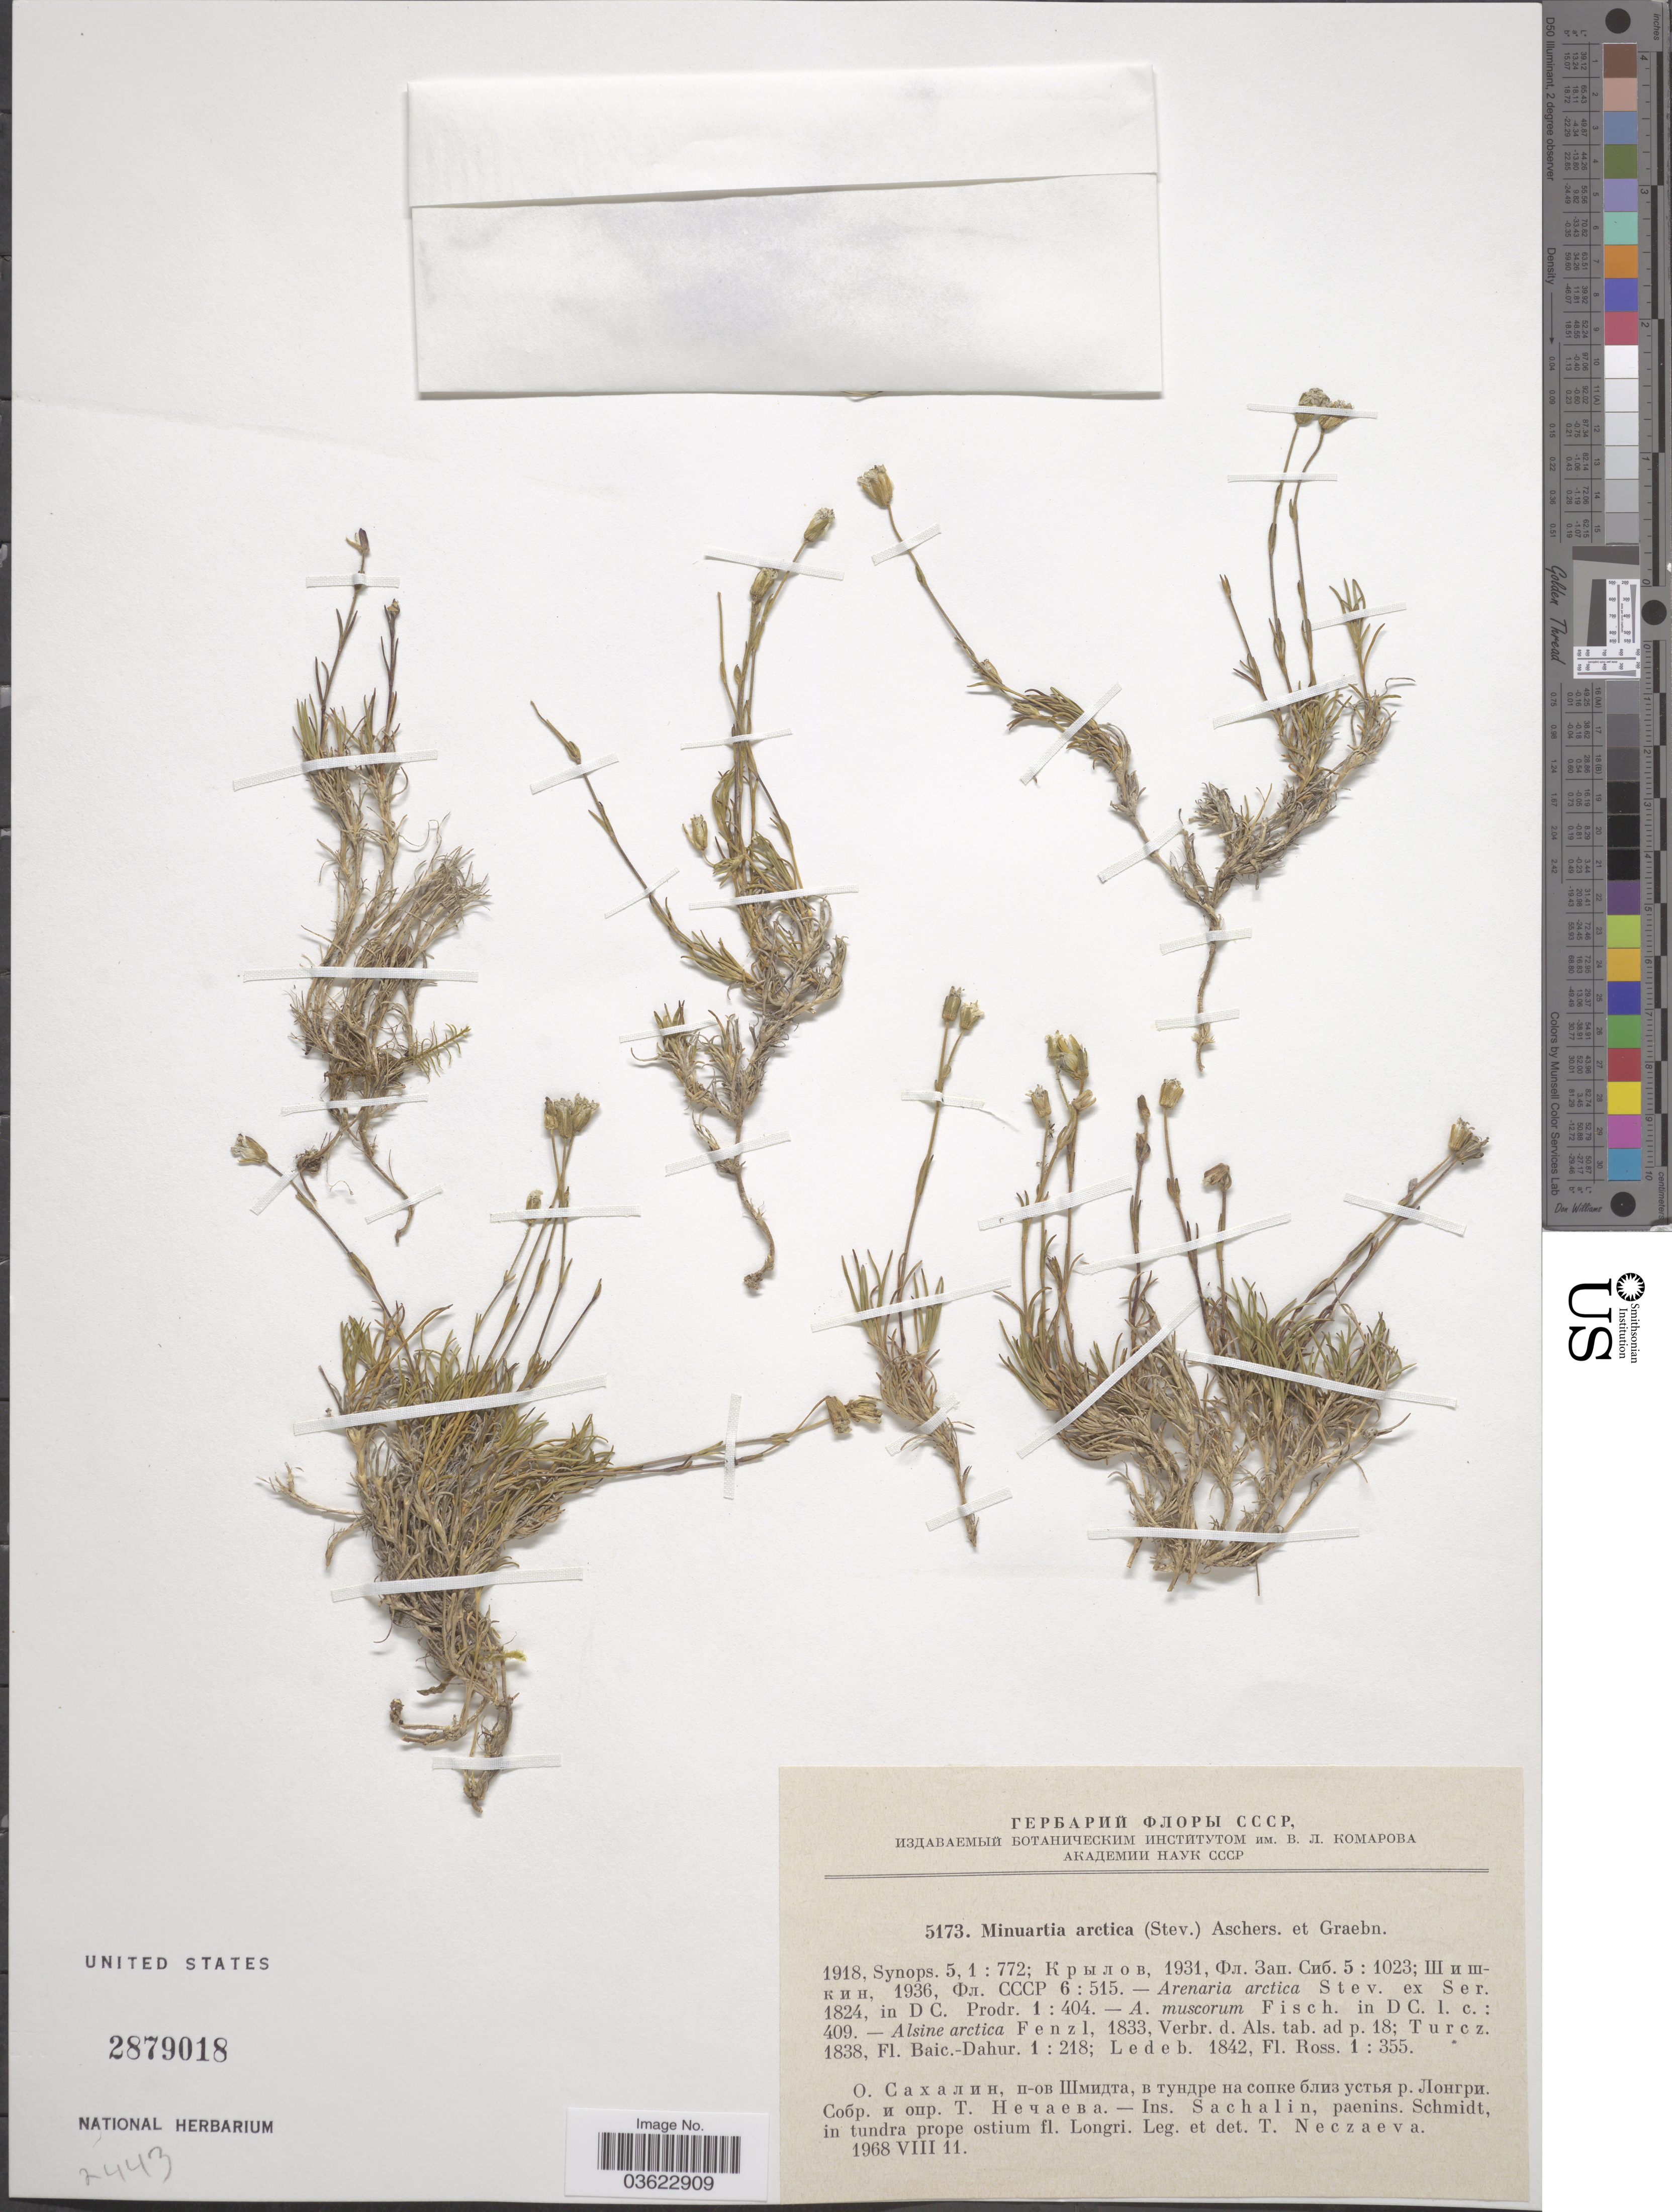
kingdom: Plantae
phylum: Tracheophyta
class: Magnoliopsida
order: Caryophyllales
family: Caryophyllaceae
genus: Cherleria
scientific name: Cherleria arctica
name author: (Steven ex Ser.) A.J. Moore & Dillenb.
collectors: T. Neczaeva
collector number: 5173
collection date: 1968-08-11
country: Russian Federation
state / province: Sakhalin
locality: Ins. Sachalin, paenins. Schmidt, in tundra prope ostium fl. Longri.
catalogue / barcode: US 2879018